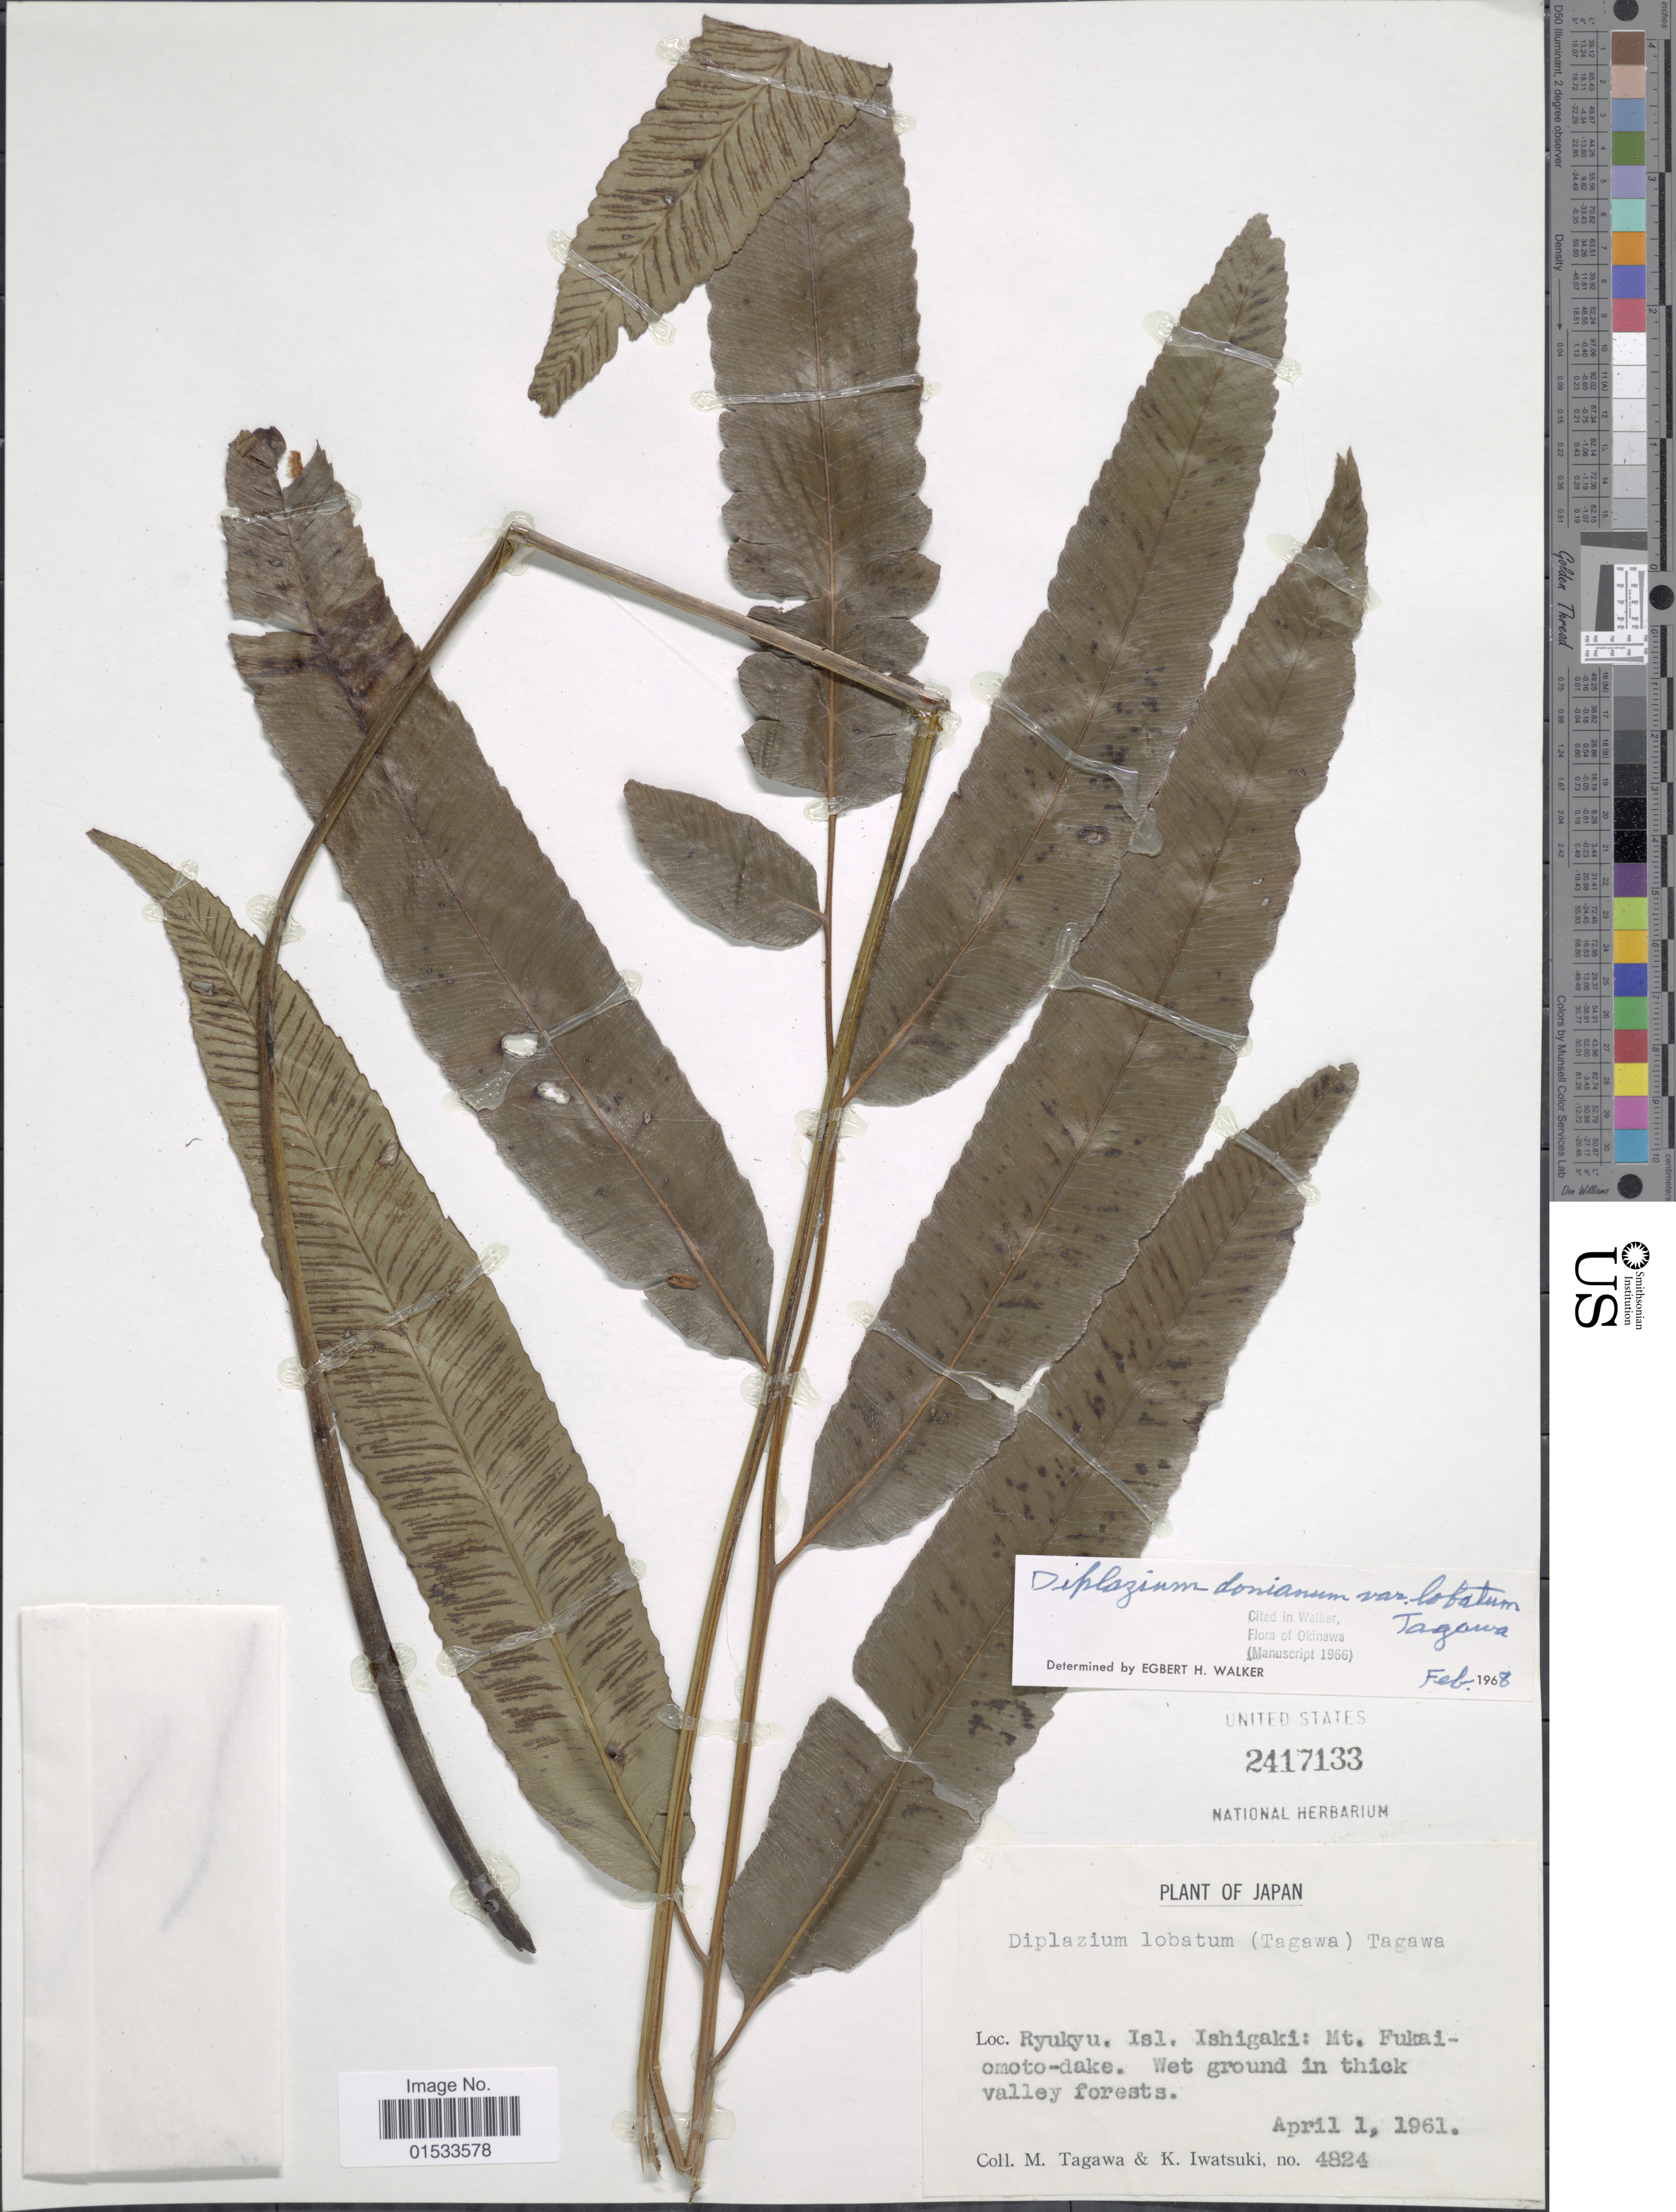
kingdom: Plantae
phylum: Tracheophyta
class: Polypodiopsida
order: Polypodiales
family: Athyriaceae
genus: Diplazium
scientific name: Diplazium donianum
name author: (Mett.) Tardieu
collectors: M. Tagawa & K. Iwatsuki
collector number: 4824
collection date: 1961-04-01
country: Japan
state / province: Okinawa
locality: Ryukyu, Isl. Ishigaki: Mt. Fukai-omoto-dake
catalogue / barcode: US 2417133